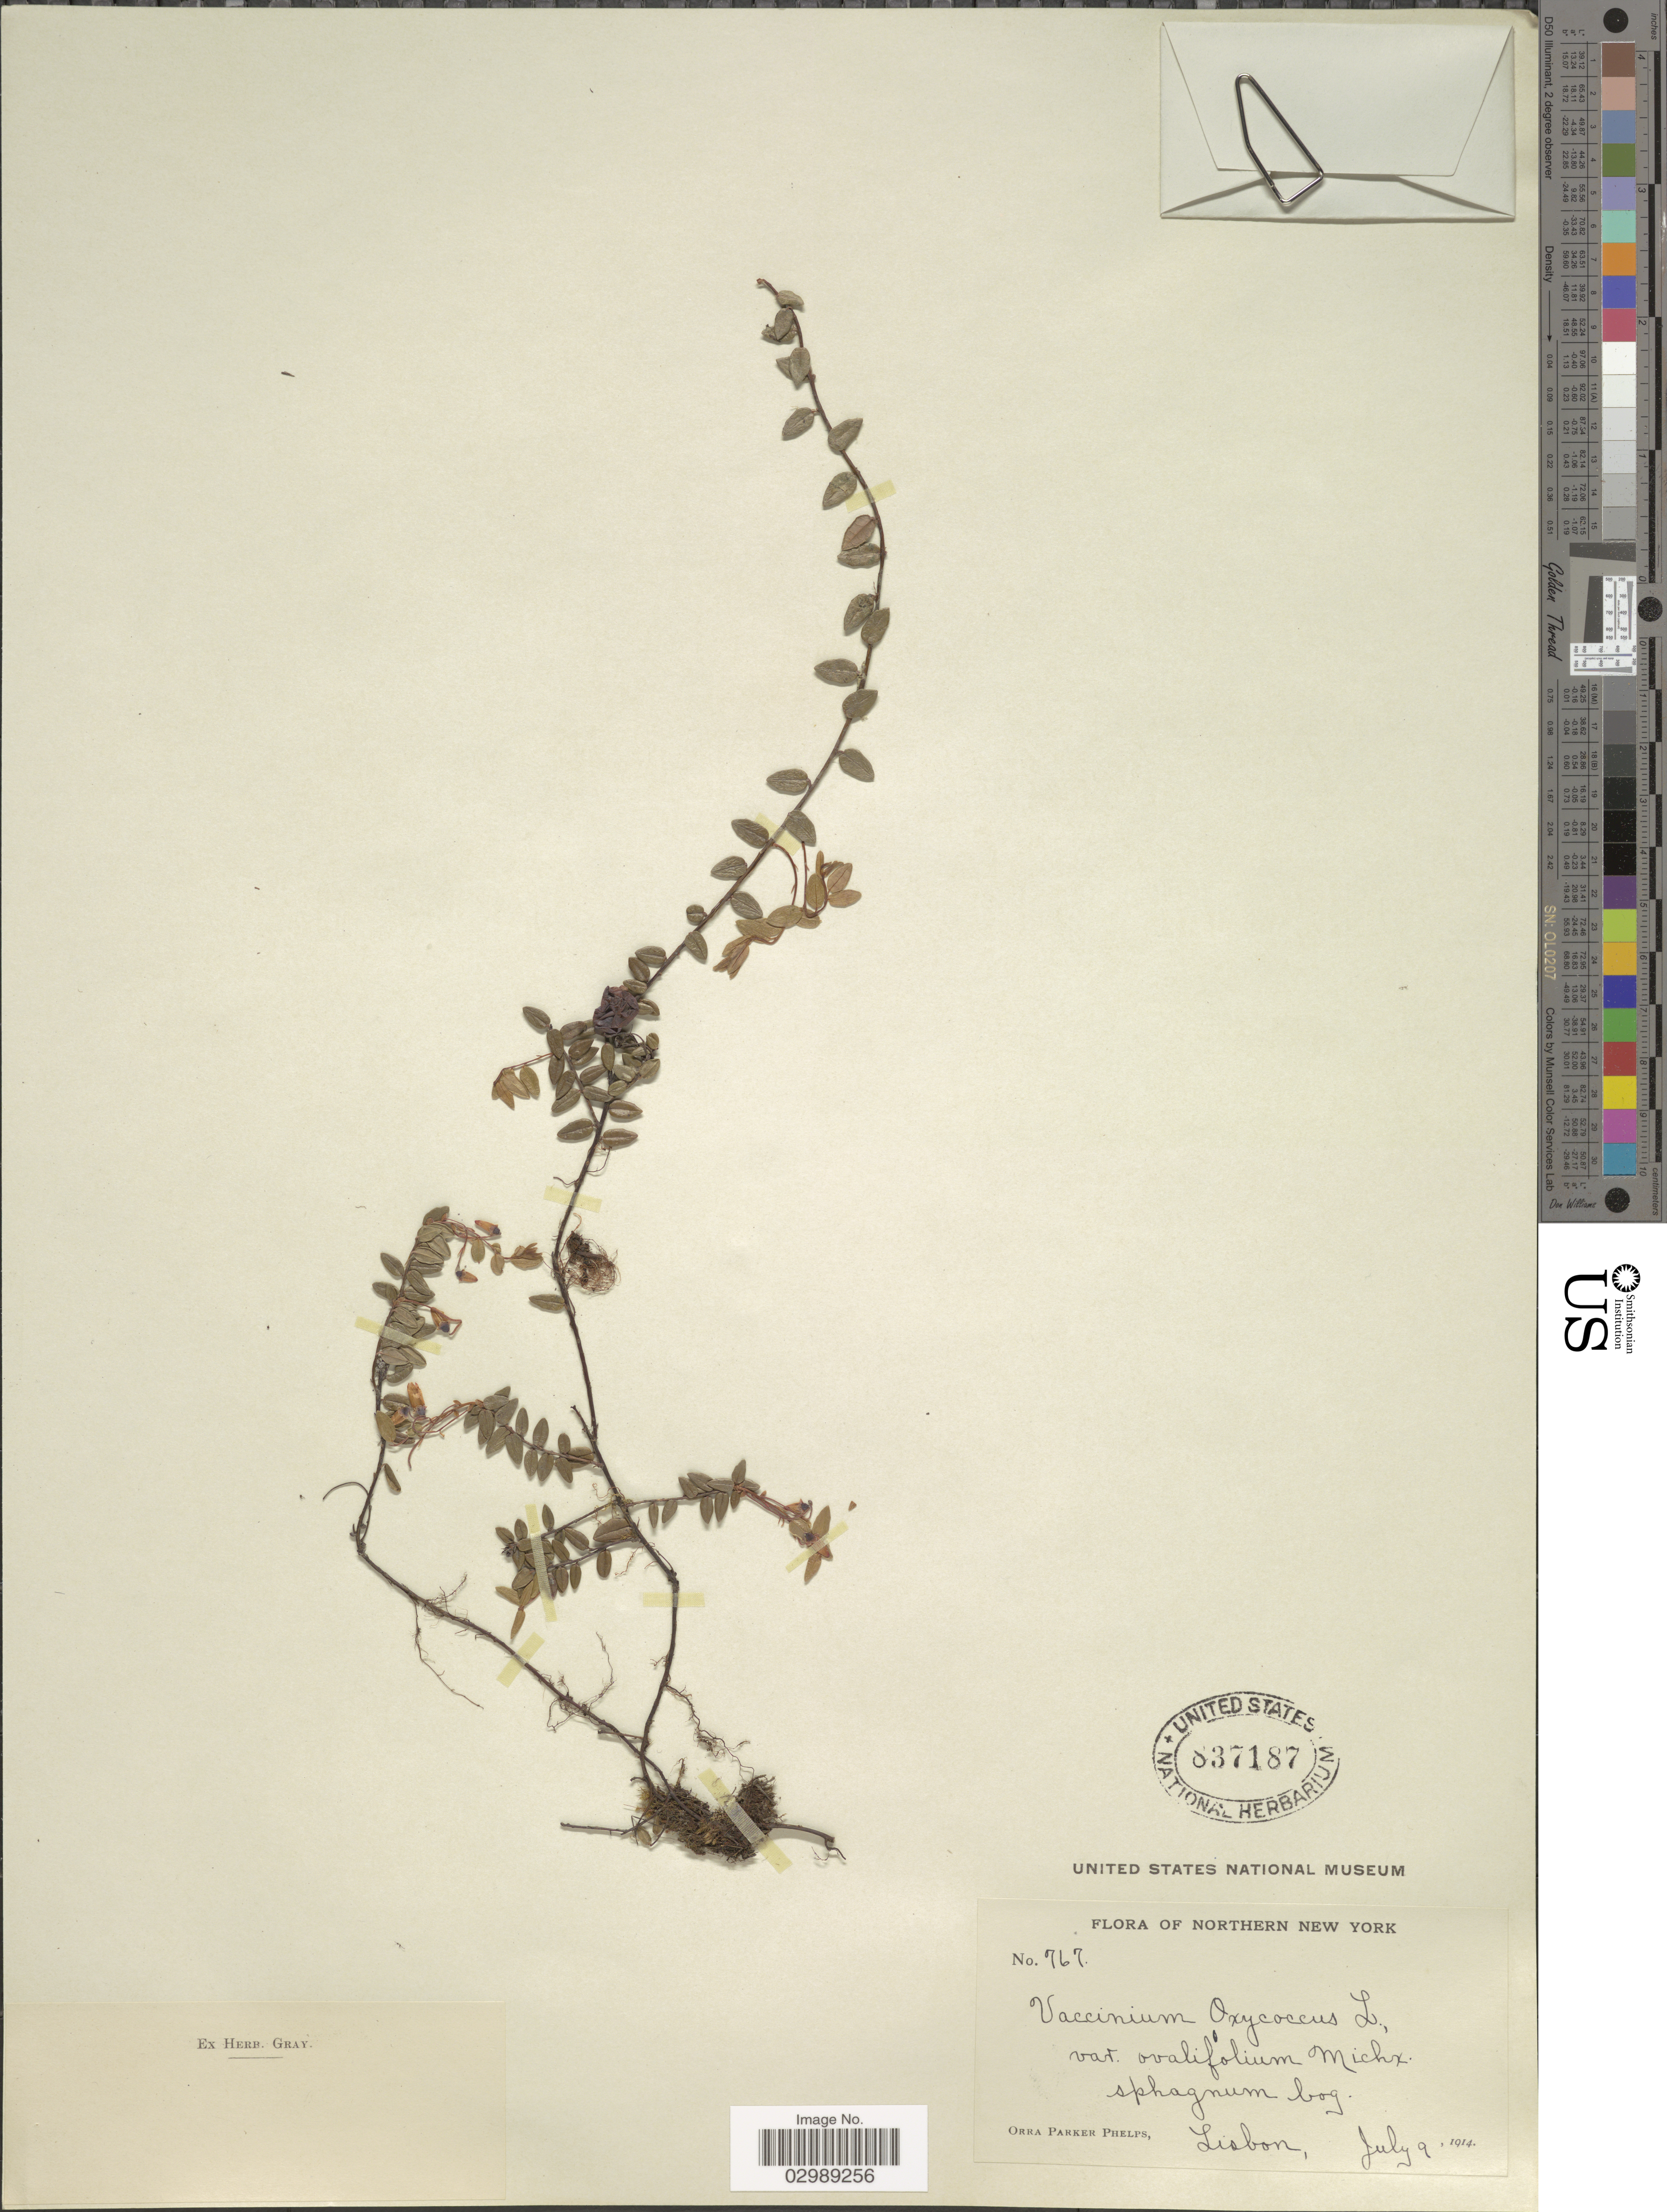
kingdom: Plantae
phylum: Tracheophyta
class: Magnoliopsida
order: Ericales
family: Ericaceae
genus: Vaccinium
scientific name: Vaccinium oxycoccos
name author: L.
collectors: O. P. Phelps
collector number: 767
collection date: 1914-07-09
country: United States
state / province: New York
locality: Northern New York, Lisbon.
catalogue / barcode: US 837187